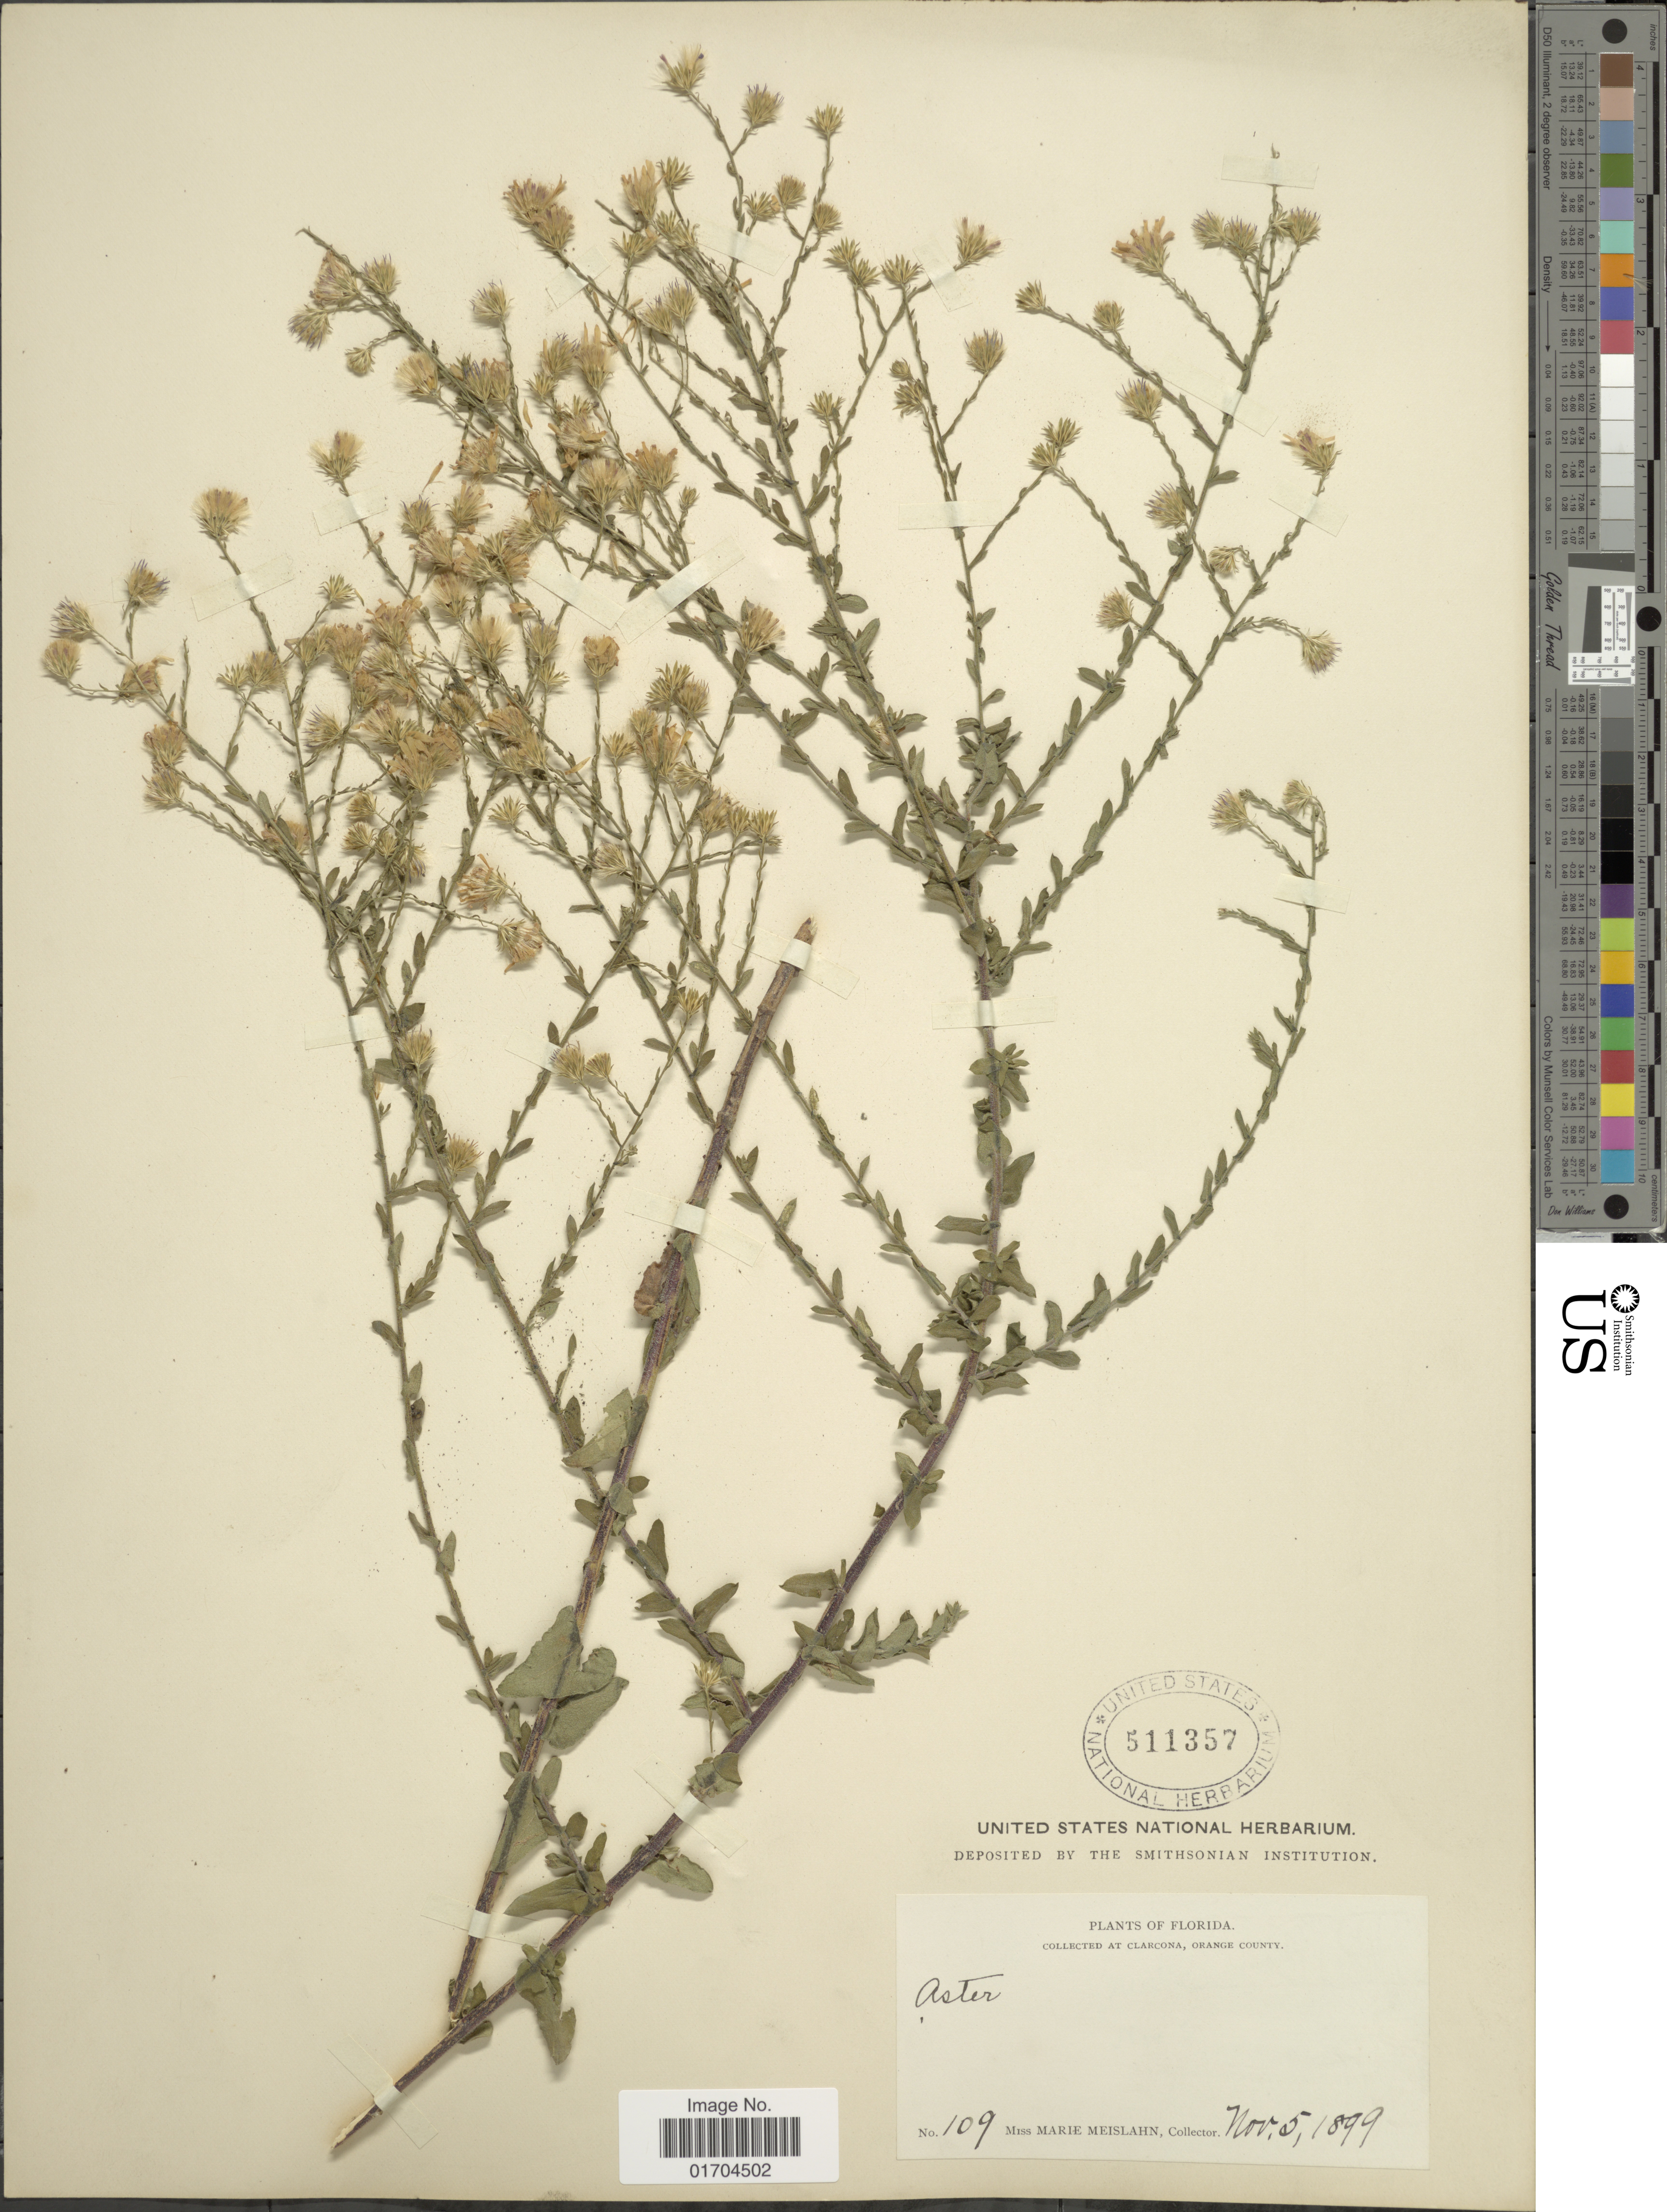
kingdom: Plantae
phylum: Tracheophyta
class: Magnoliopsida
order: Asterales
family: Asteraceae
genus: Symphyotrichum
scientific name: Symphyotrichum sp.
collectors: M. Meislahn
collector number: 109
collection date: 1899-11-05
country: United States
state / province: Florida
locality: Clarcona,Orange County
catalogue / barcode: US 511357